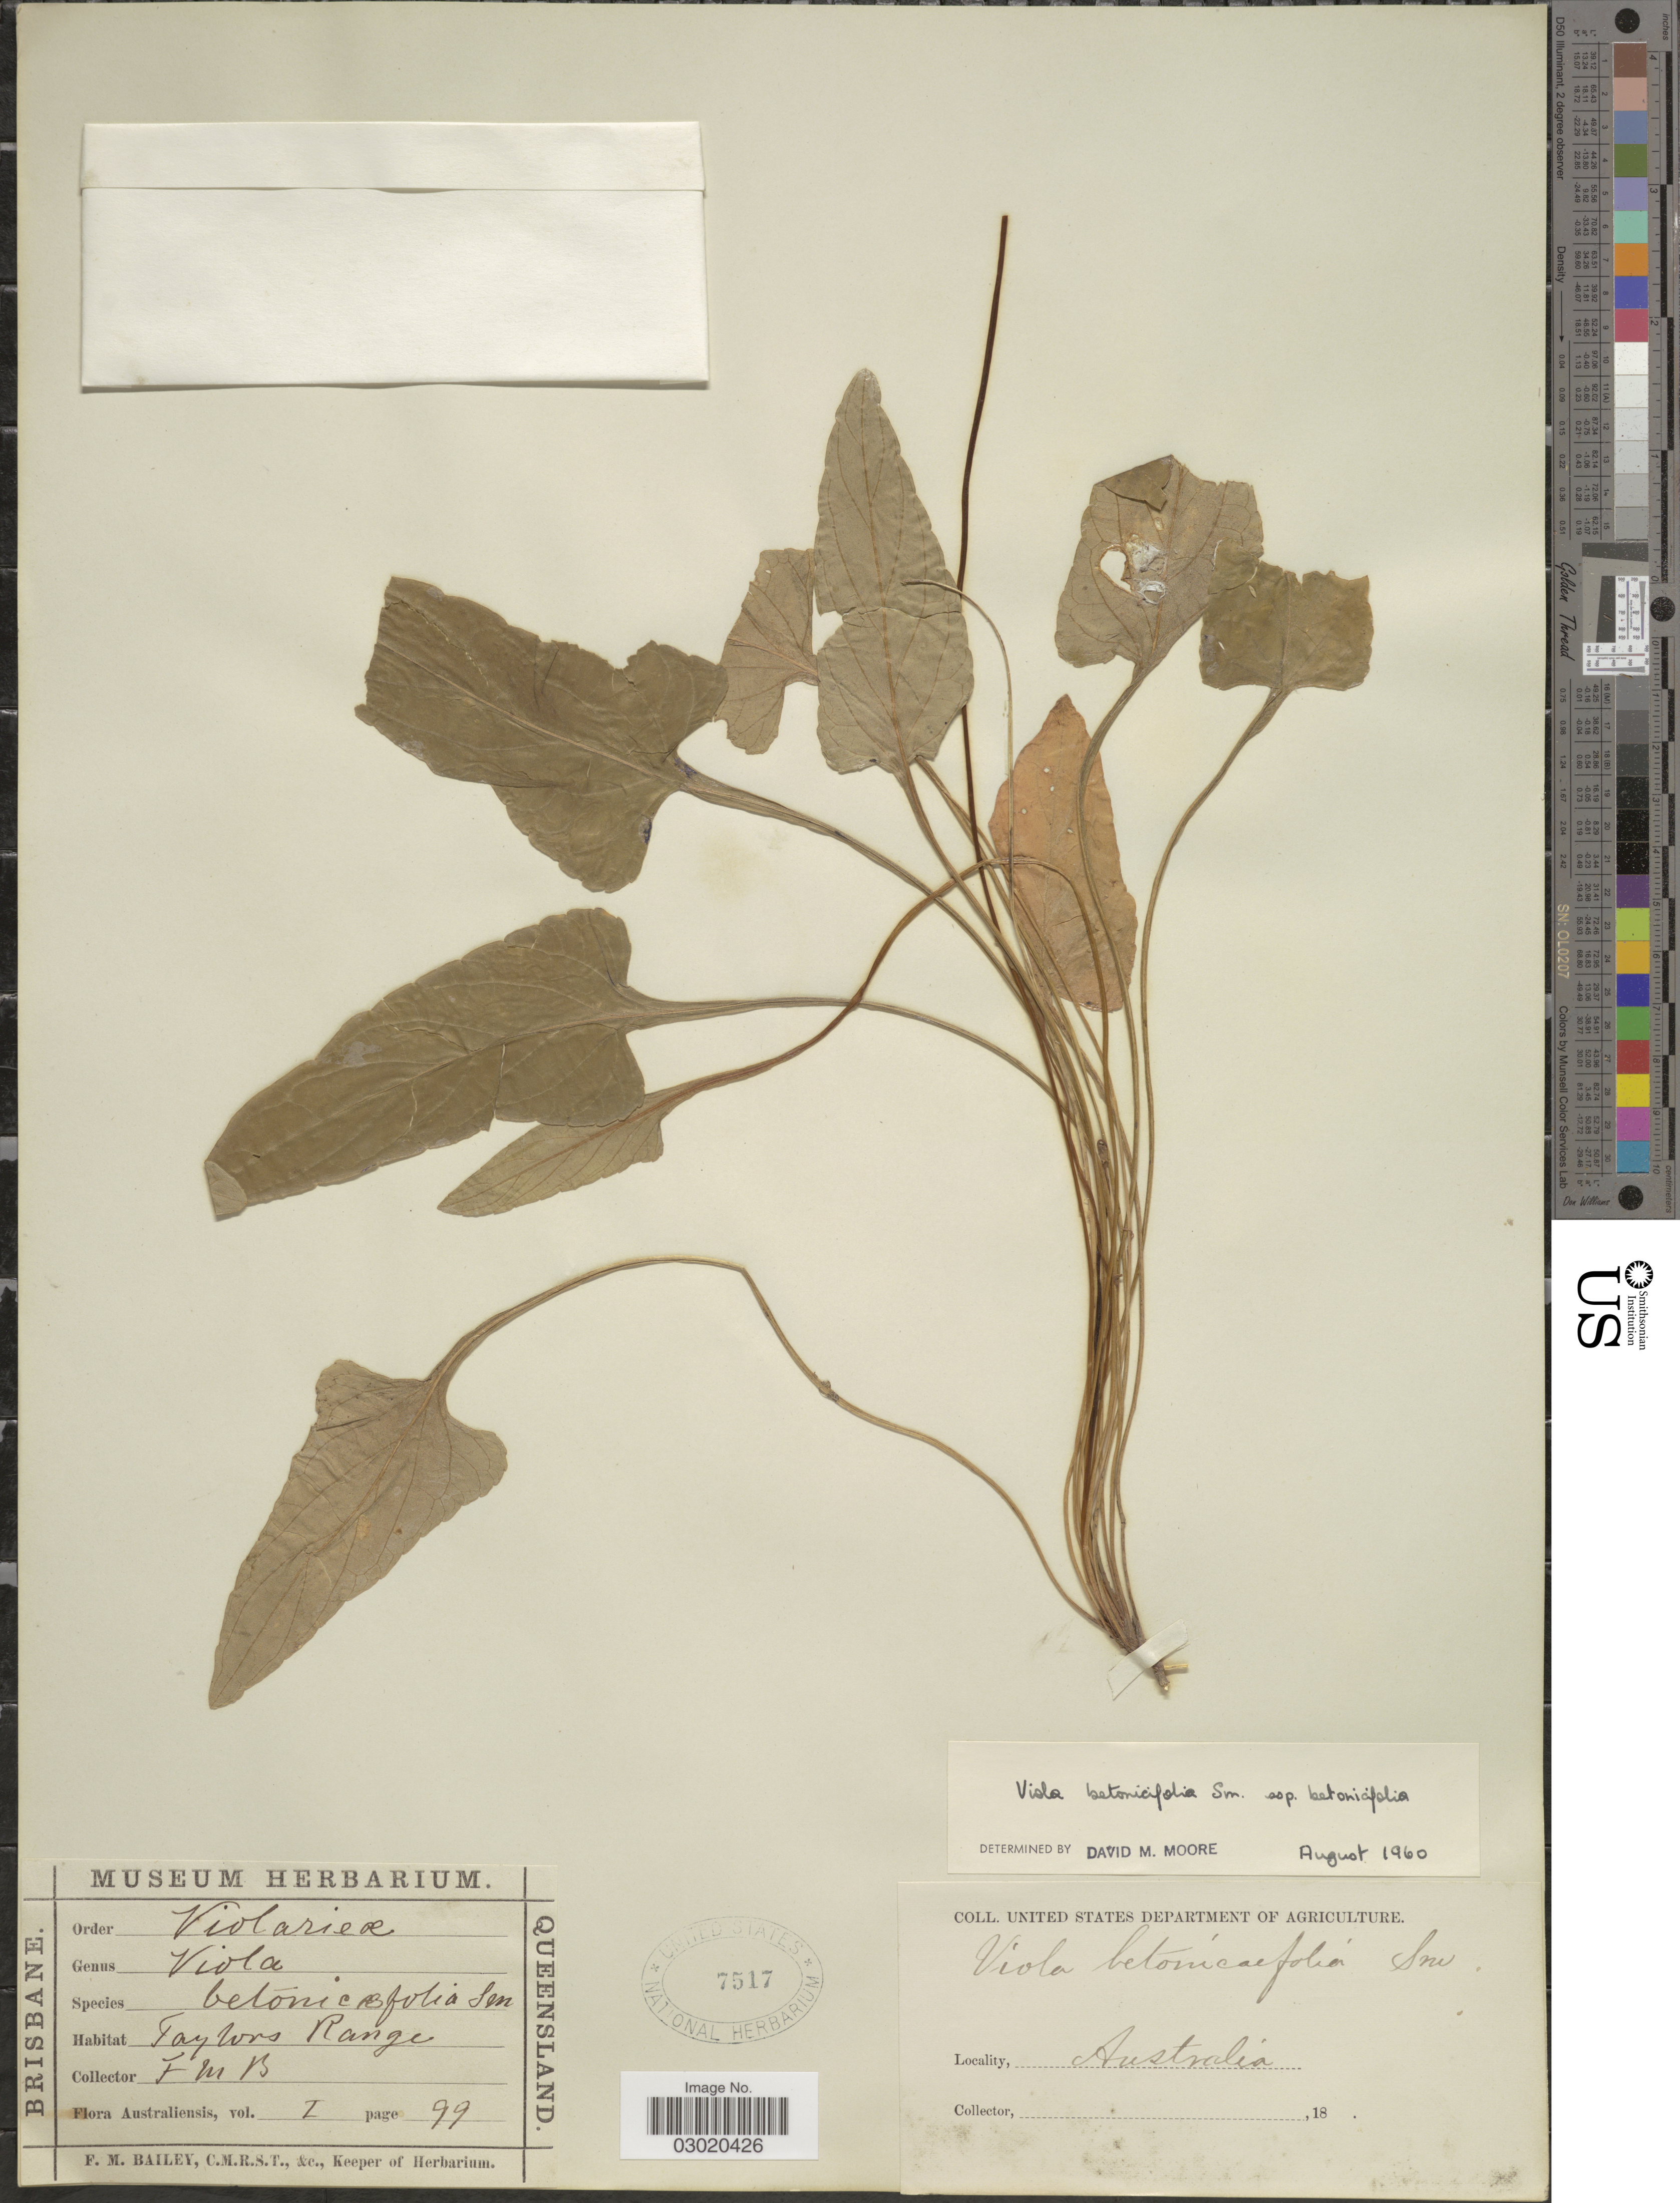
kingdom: Plantae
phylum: Tracheophyta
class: Magnoliopsida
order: Malpighiales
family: Violaceae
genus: Viola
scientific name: Viola betonicifolia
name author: Sm.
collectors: F. M. Bailey & et al.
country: Australia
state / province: Queensland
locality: Taylors Range.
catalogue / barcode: US 7517